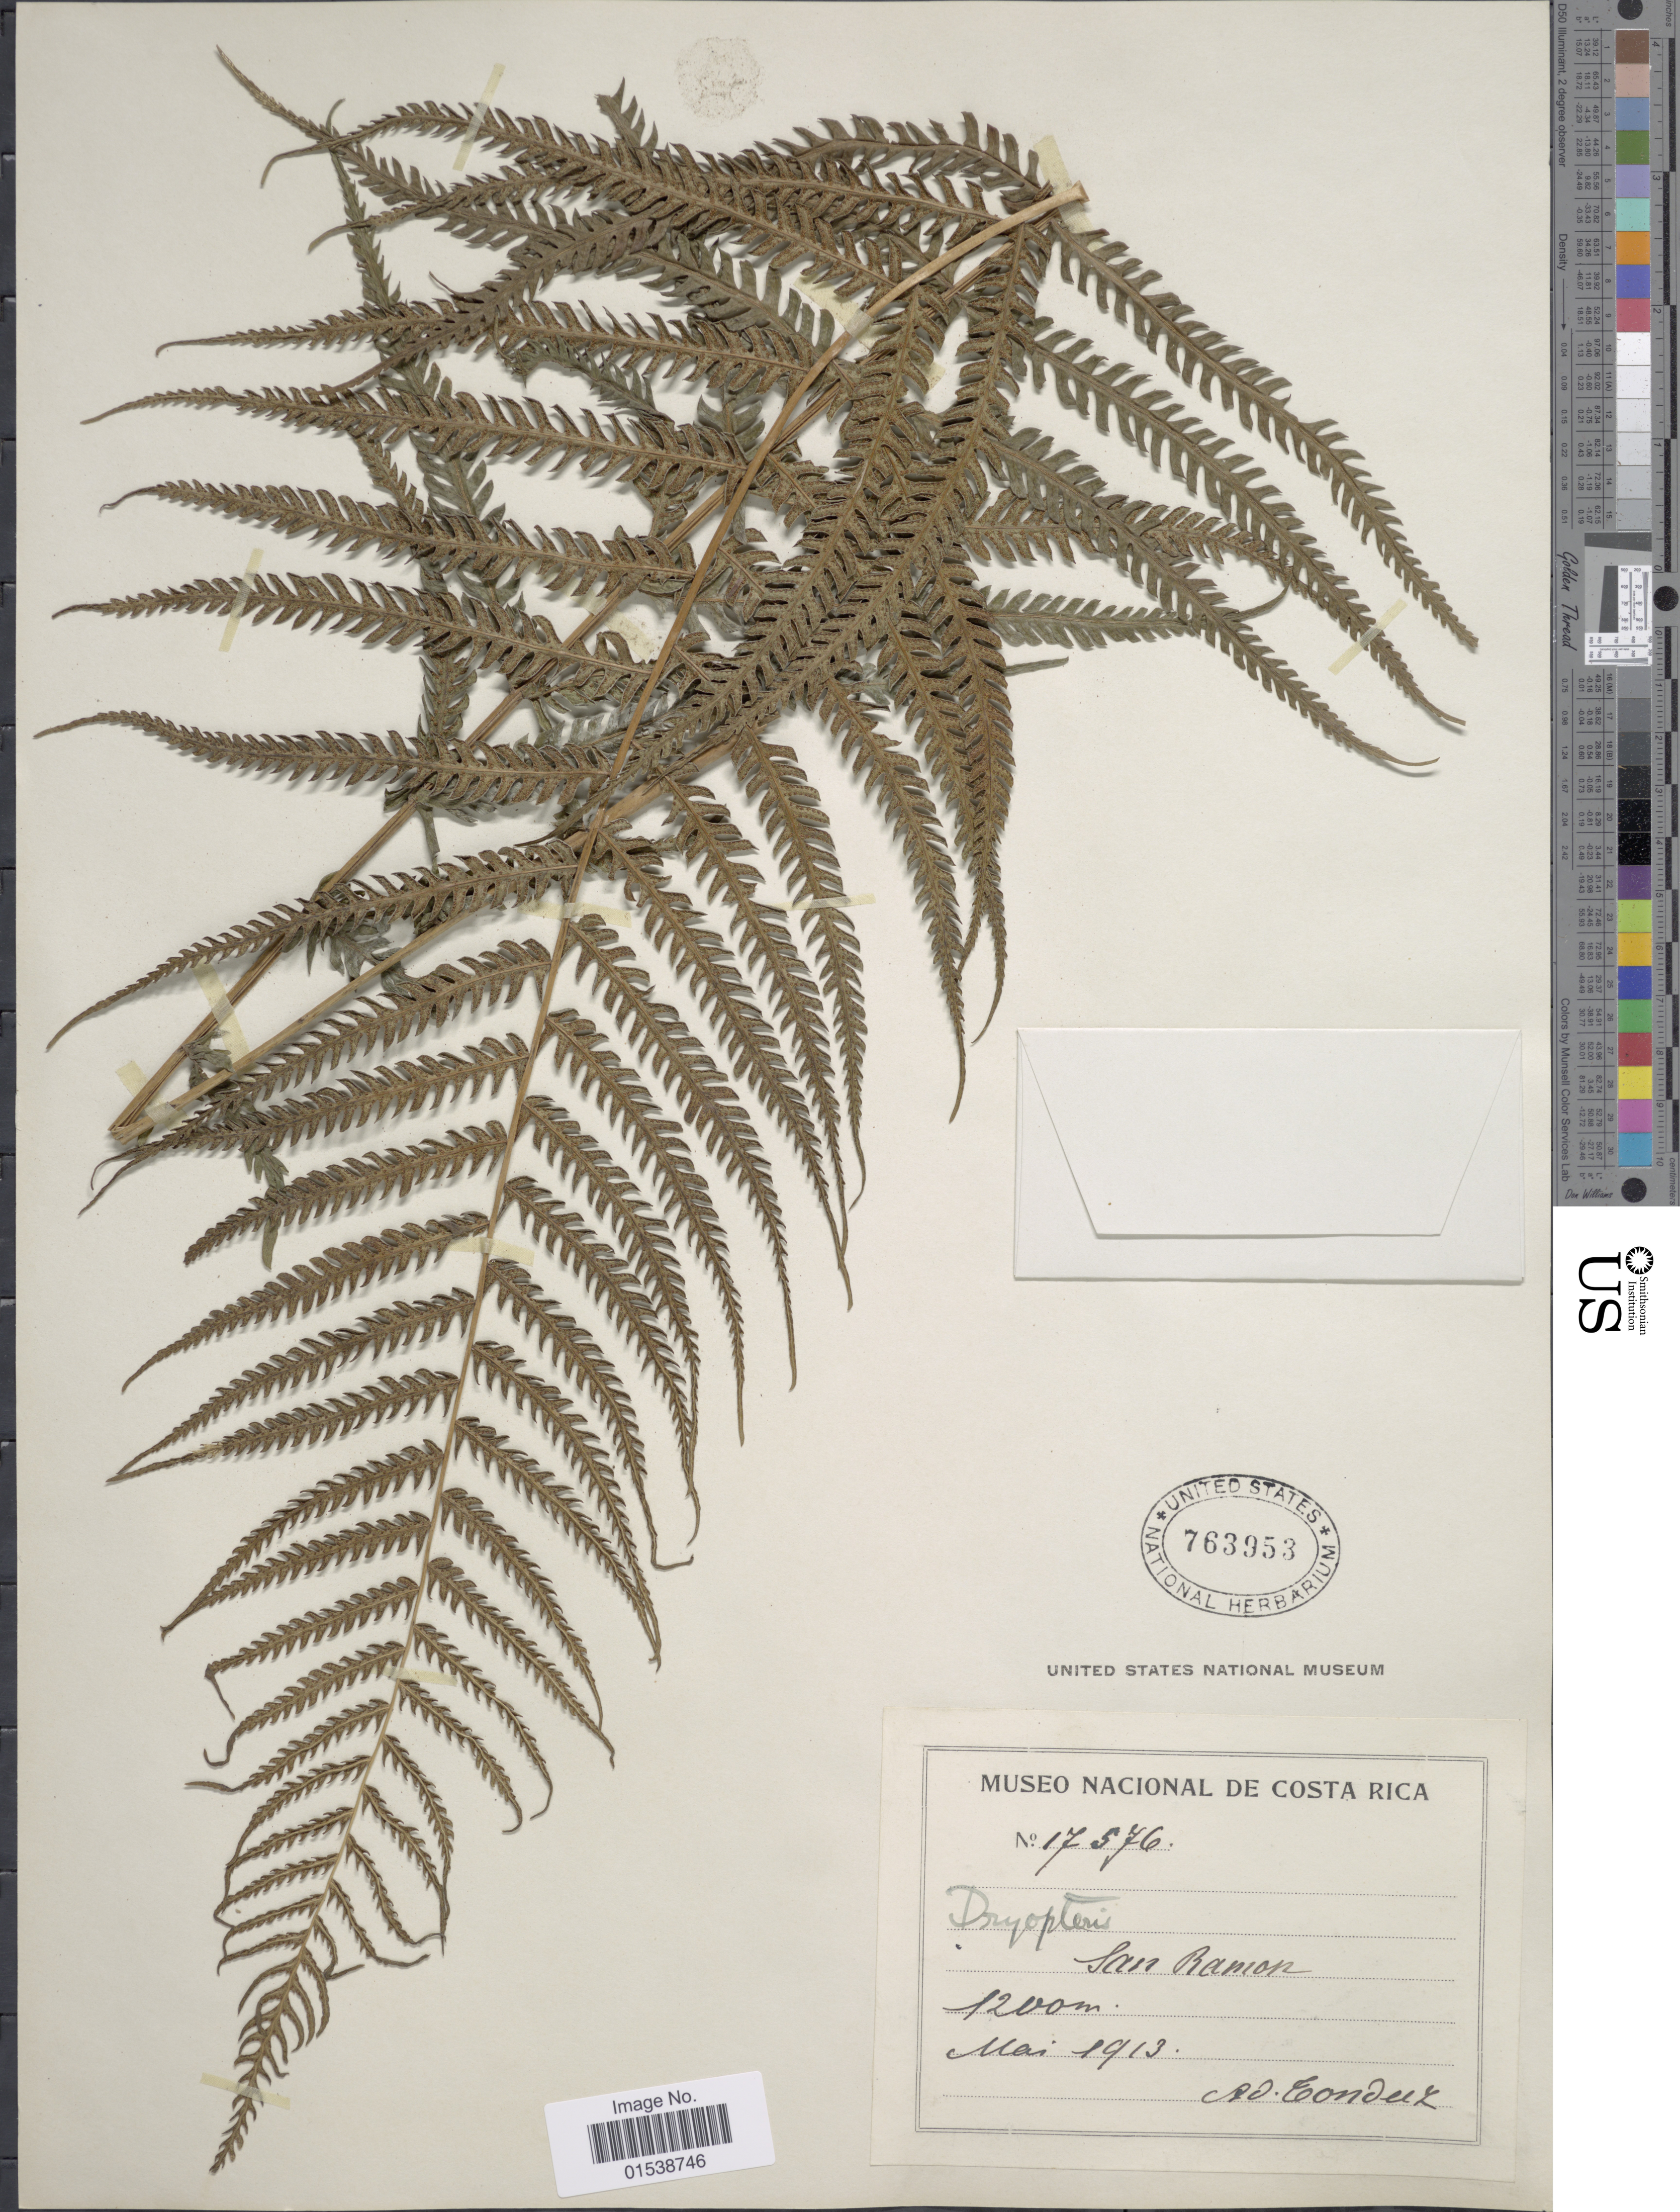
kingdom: Plantae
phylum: Tracheophyta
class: Polypodiopsida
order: Polypodiales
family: Thelypteridaceae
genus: Amauropelta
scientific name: Amauropelta resinifera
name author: (Desv.) Pic. Serm.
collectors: A. Tonduz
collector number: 17576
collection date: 1913-05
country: Costa Rica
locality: San Ramon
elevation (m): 1200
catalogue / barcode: US 763953